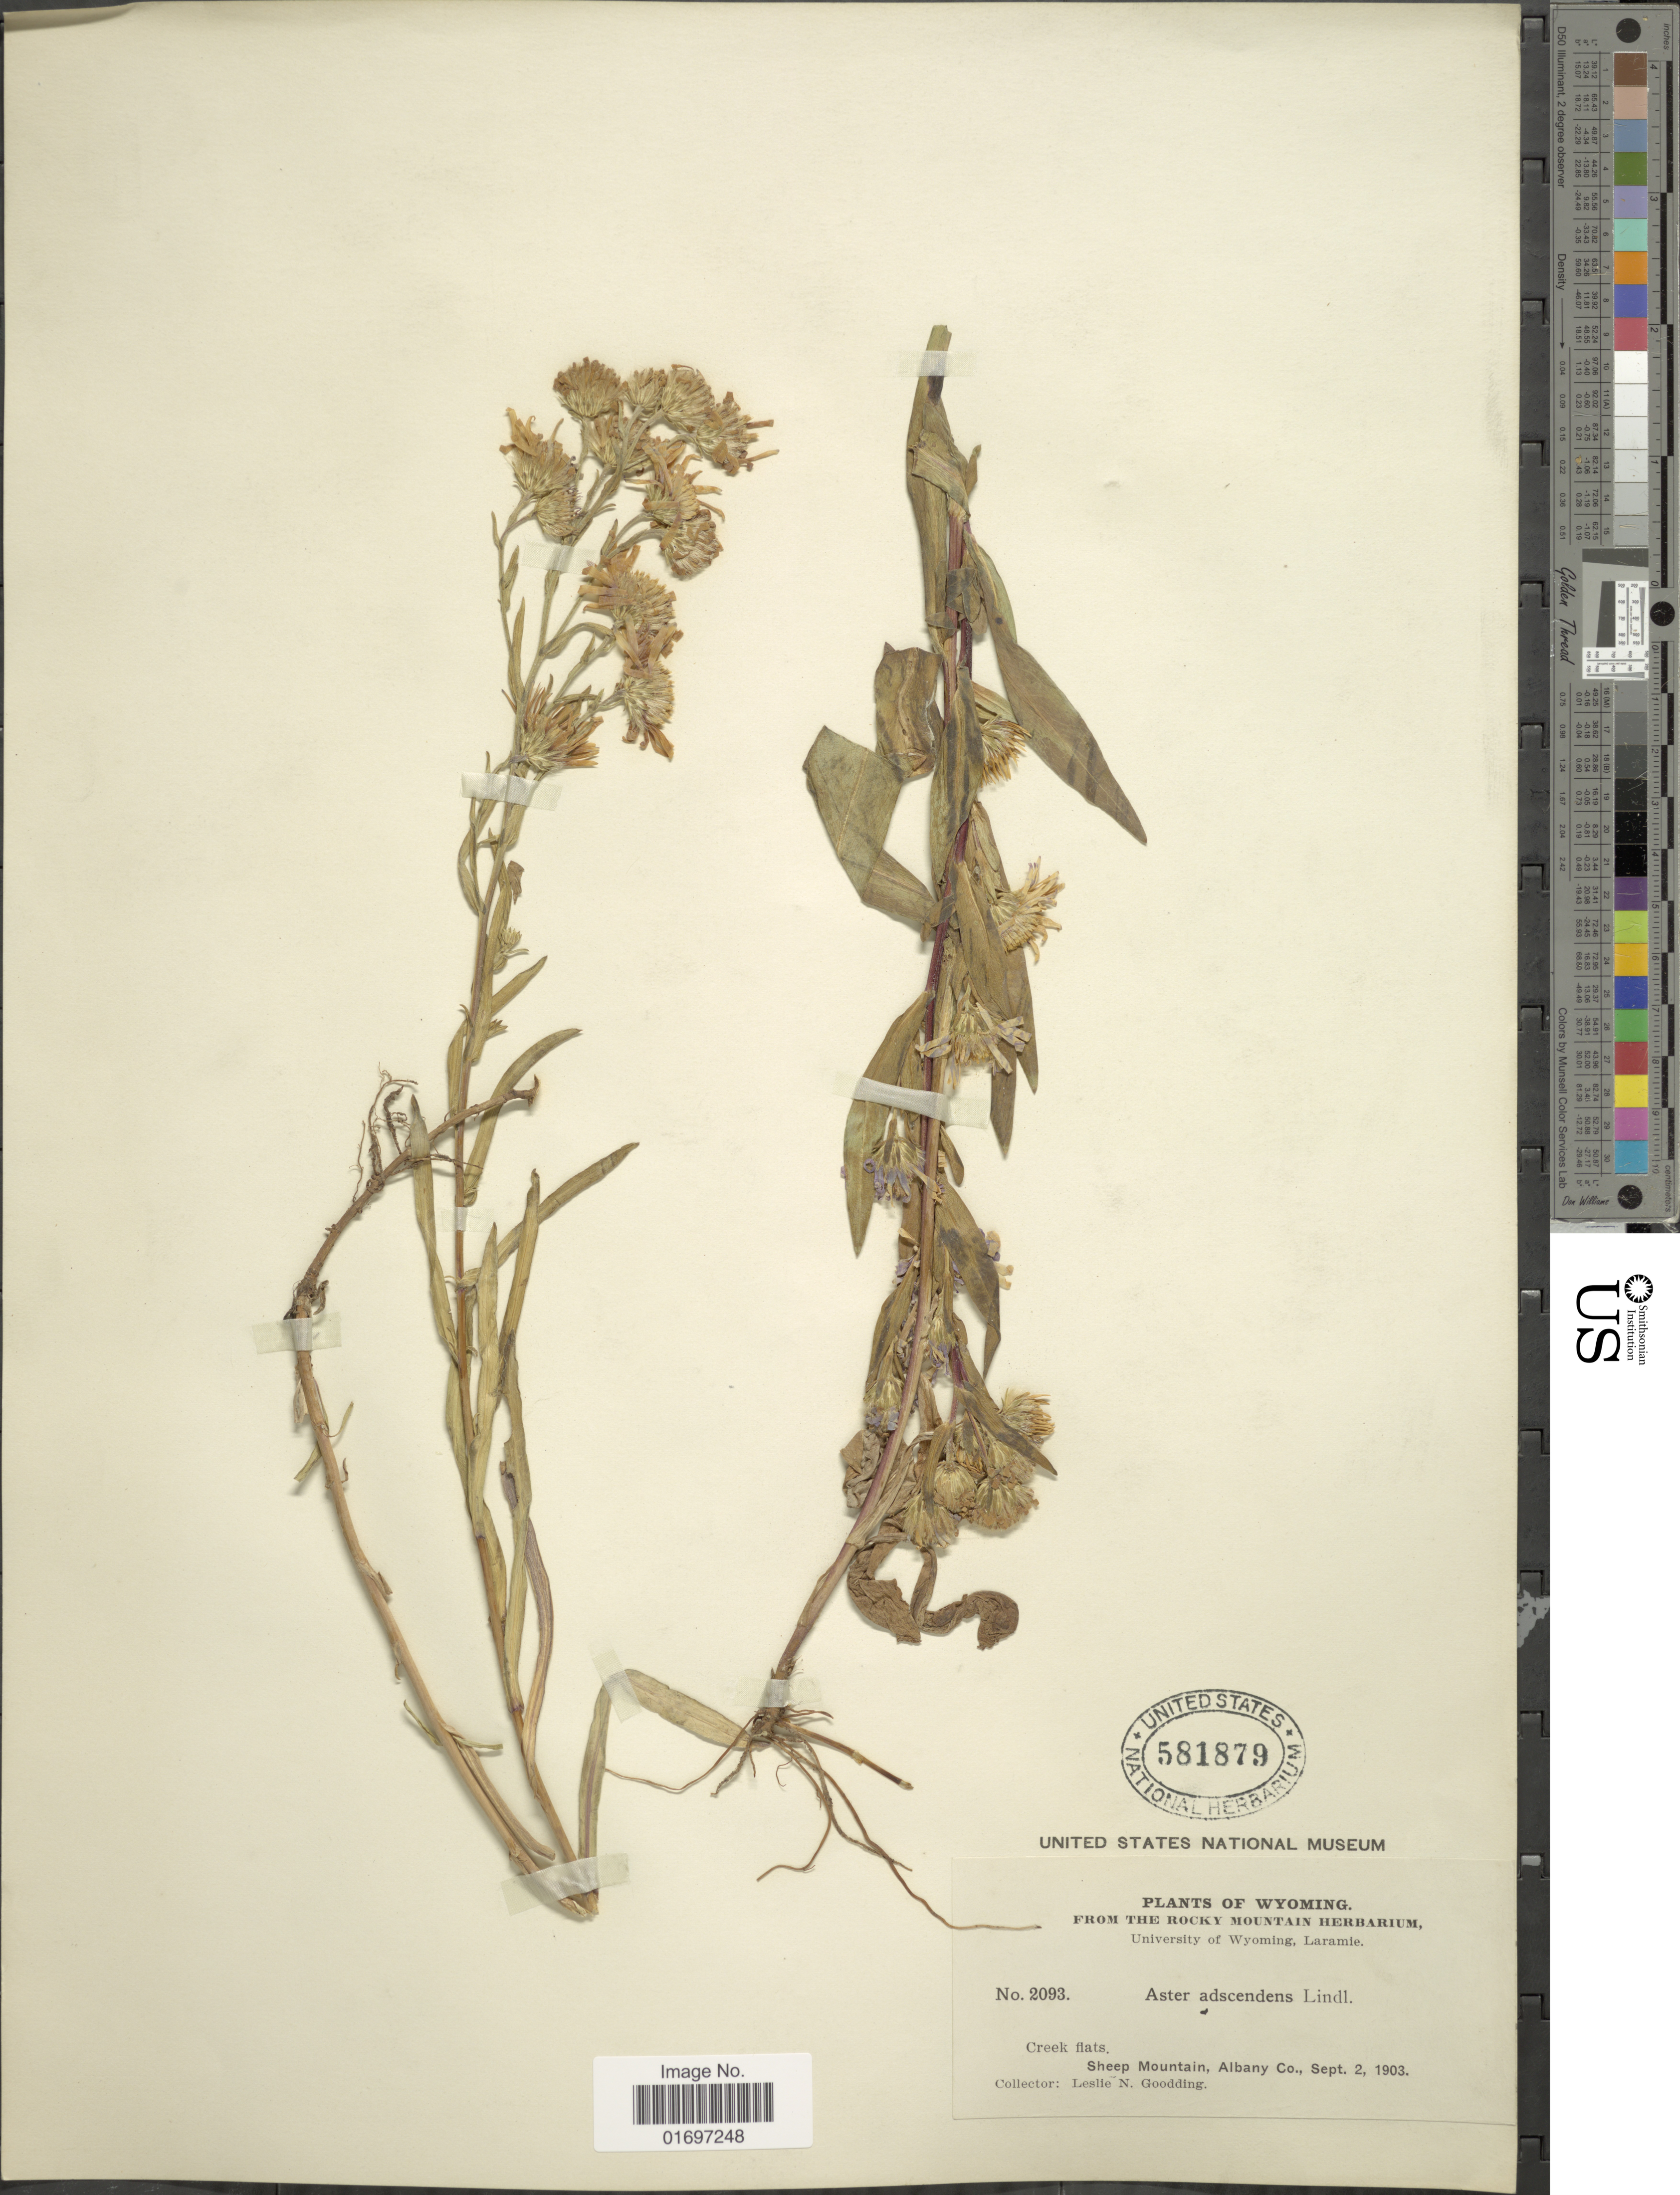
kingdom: Plantae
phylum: Tracheophyta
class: Magnoliopsida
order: Asterales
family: Asteraceae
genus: Symphyotrichum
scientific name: Symphyotrichum ascendens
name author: (Lindl.) G.L. Nesom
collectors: L. N. Goodding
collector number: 2093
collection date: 1903-09-02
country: United States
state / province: Wyoming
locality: Wyoming. Creek flats. Sheep Mountain, Albany Co.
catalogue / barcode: US 581879